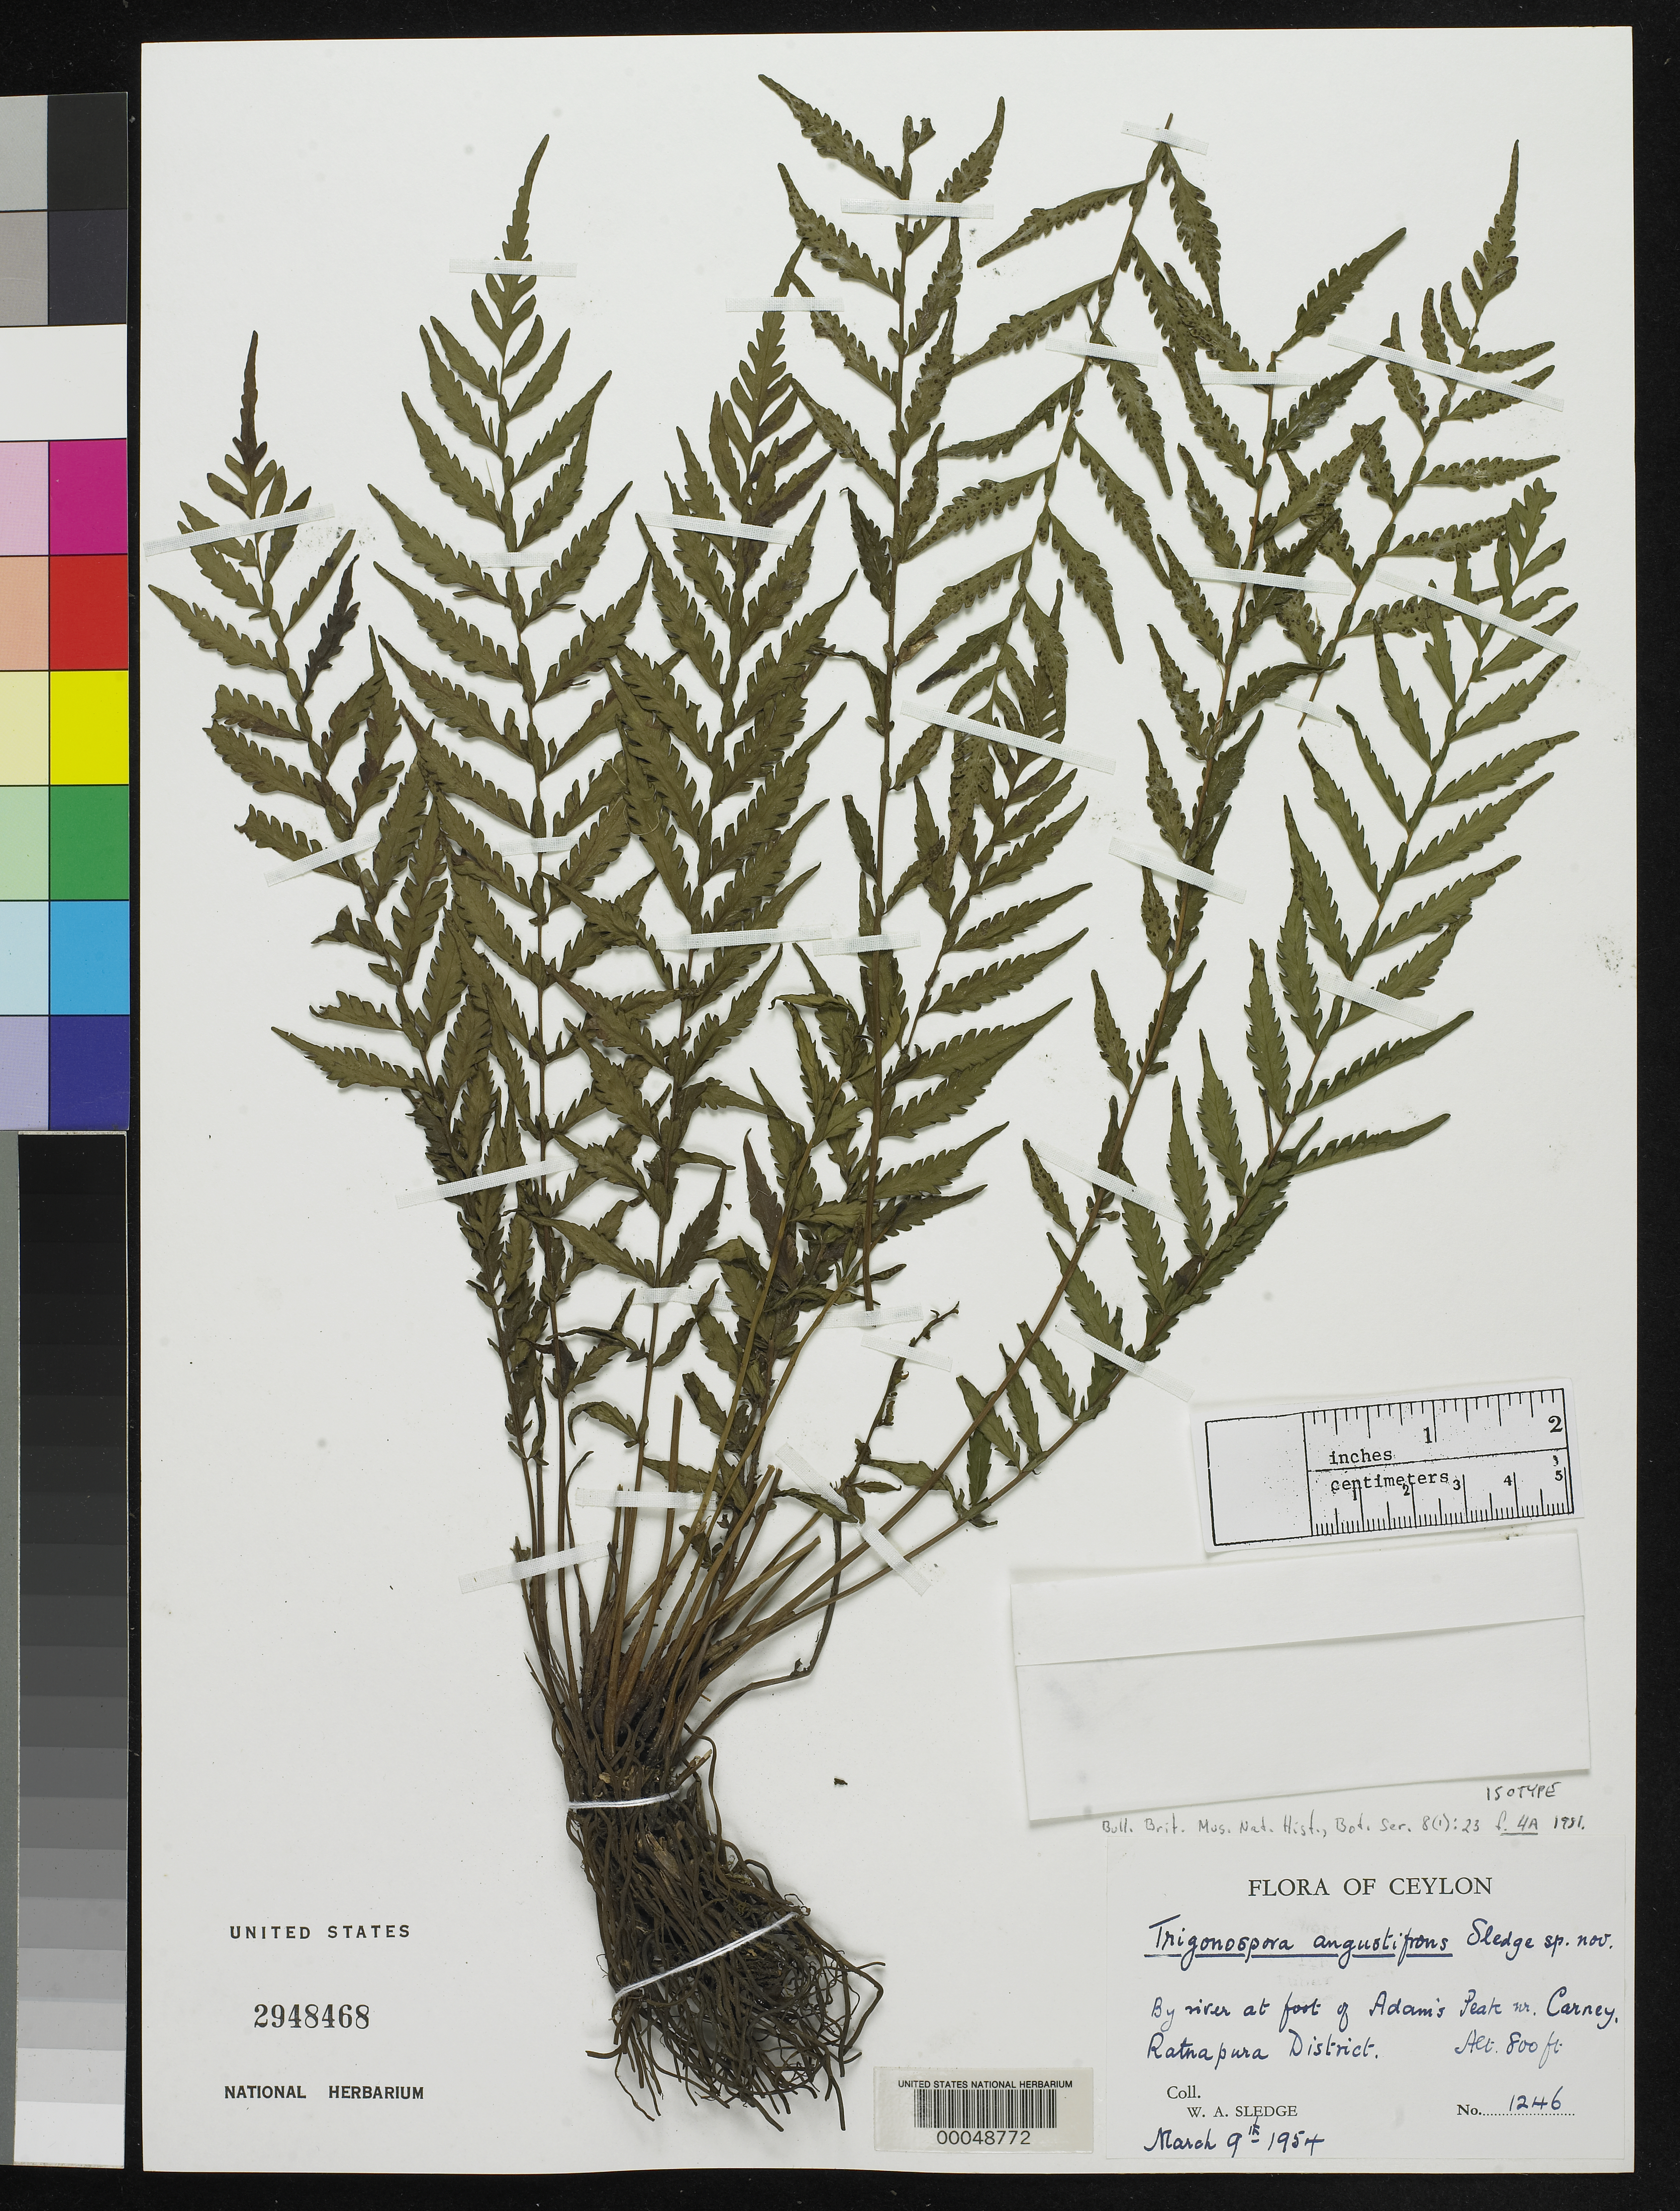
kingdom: Plantae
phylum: Tracheophyta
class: Polypodiopsida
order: Polypodiales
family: Thelypteridaceae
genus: Trigonospora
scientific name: Trigonospora angustifrons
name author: Sledge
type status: Isotype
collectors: W. A. Sledge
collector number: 1246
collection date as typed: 09 Mar 1954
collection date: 1954-03-09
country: Sri Lanka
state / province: Sabaragamuwa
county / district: Ratnapura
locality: By river at foot of Adam's Peak near Carney.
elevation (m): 244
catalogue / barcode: US 2948468